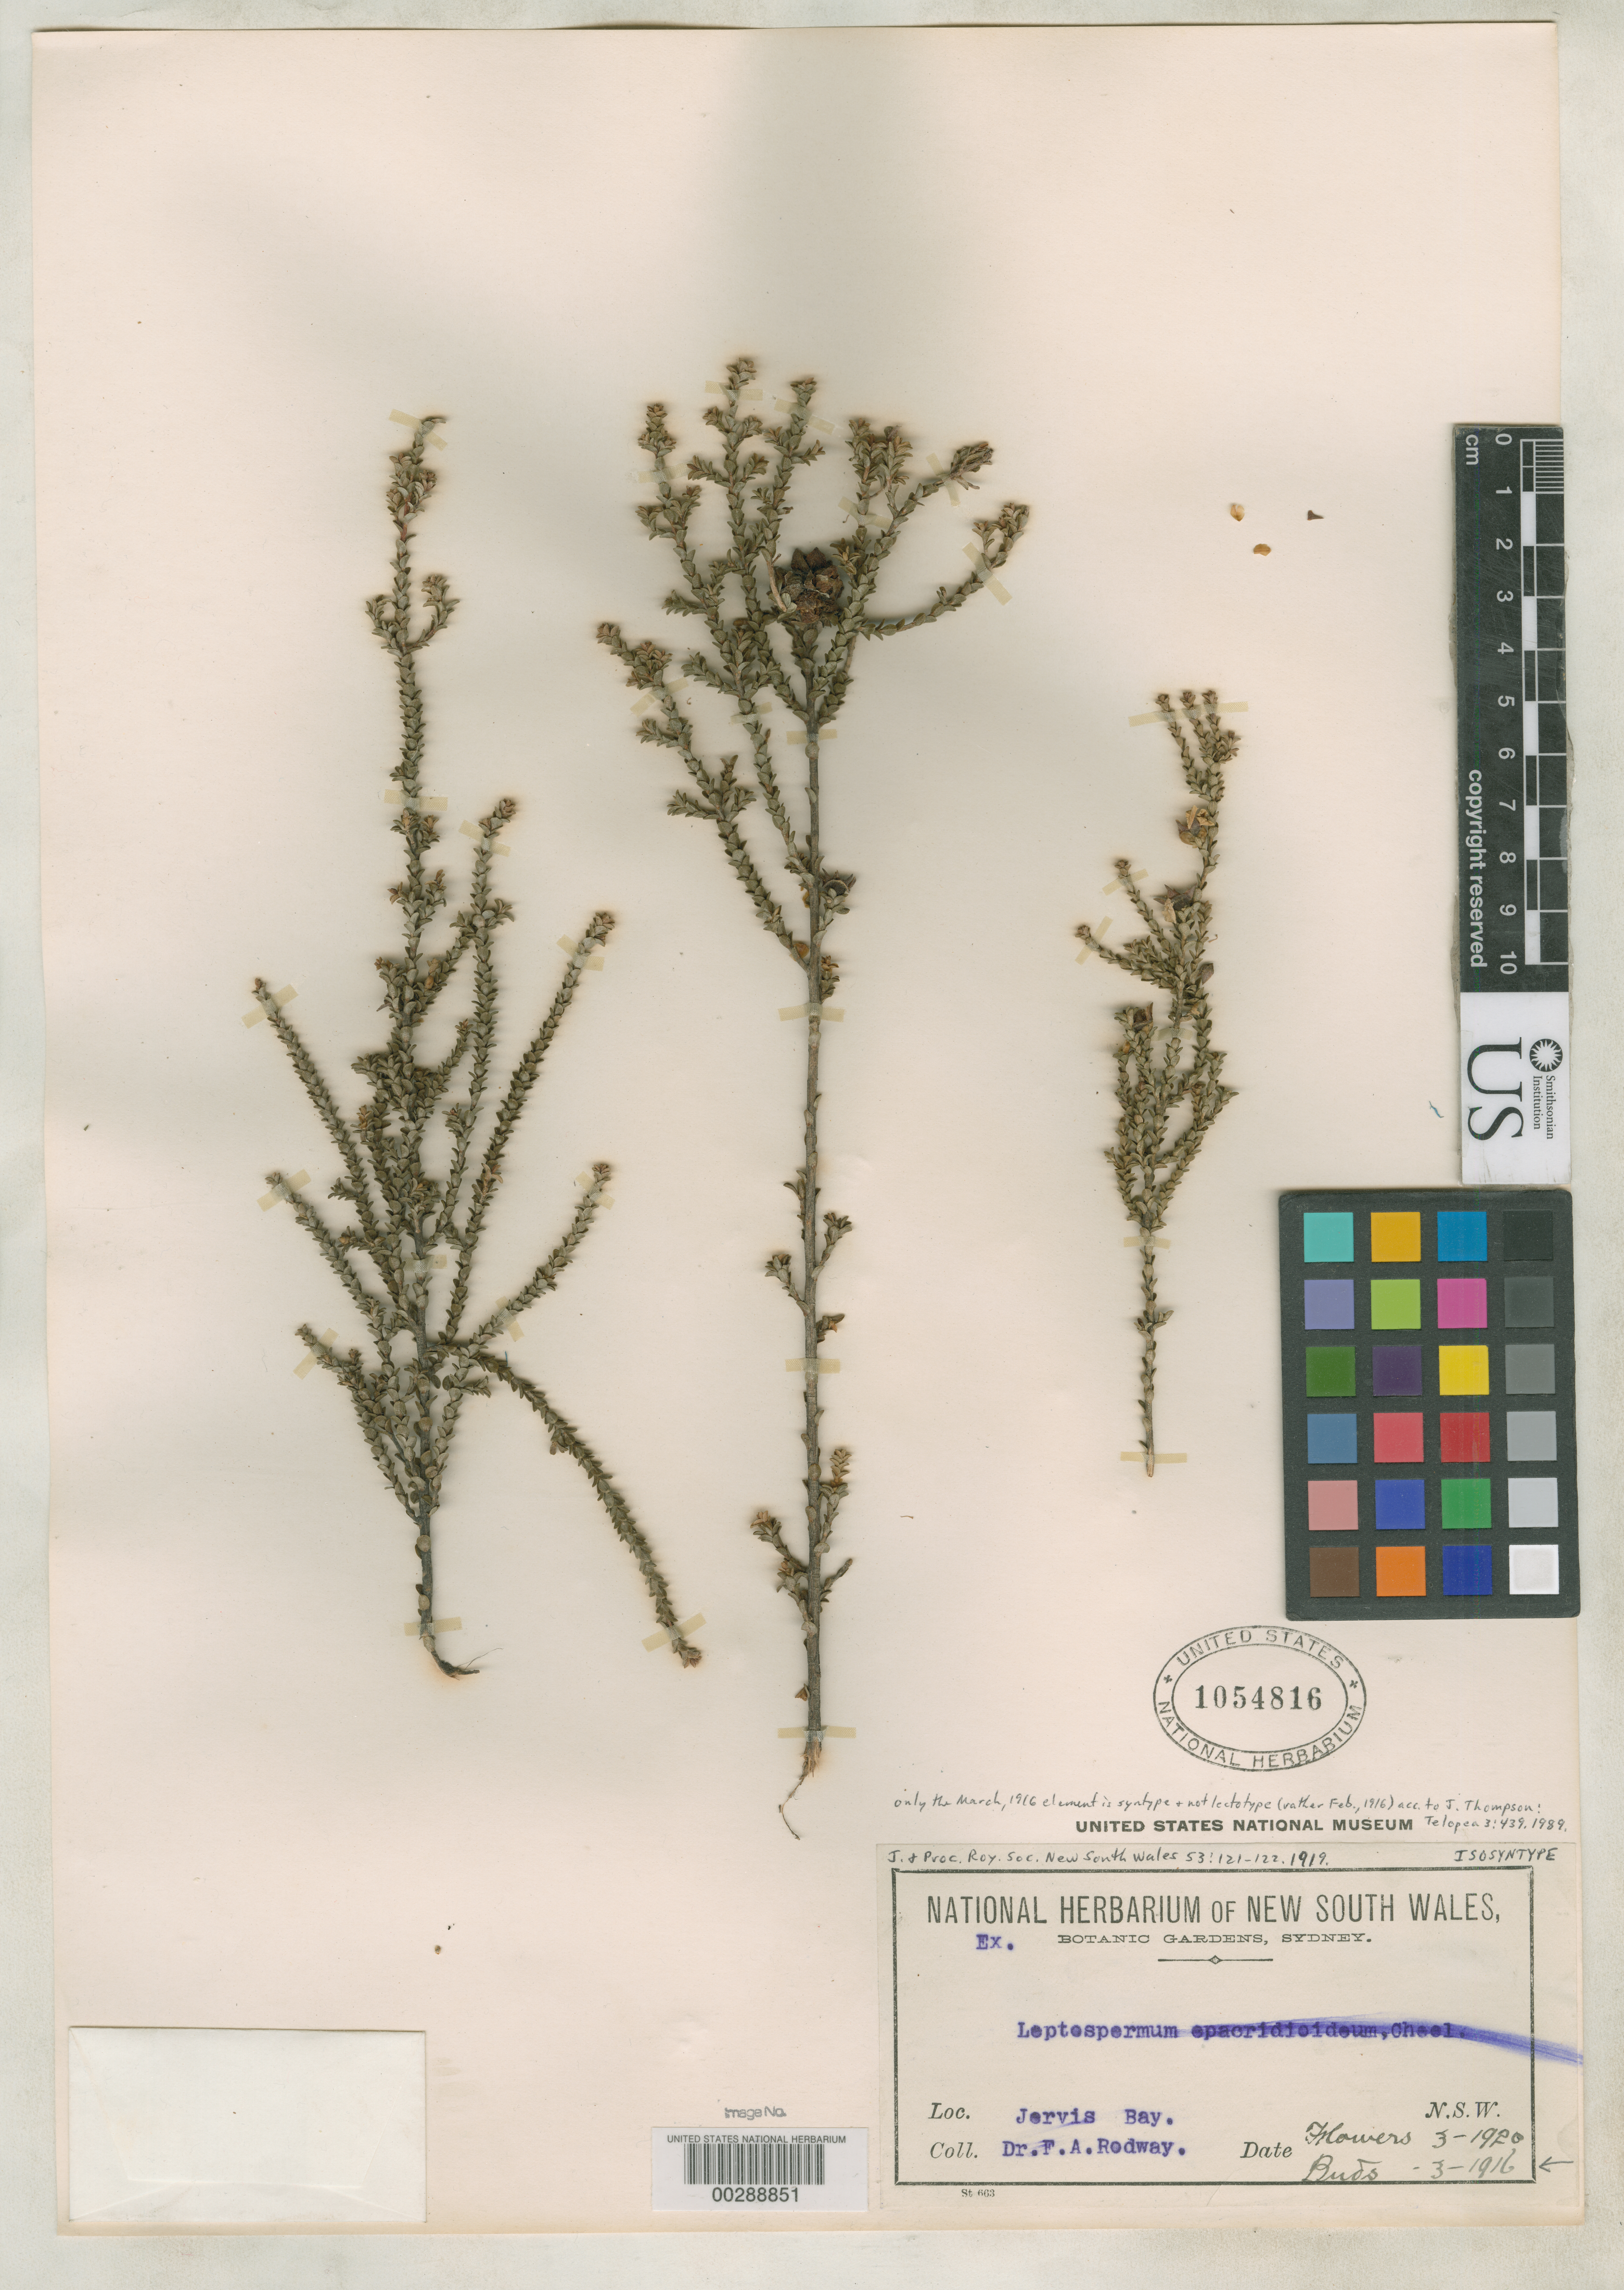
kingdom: Plantae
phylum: Tracheophyta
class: Magnoliopsida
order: Myrtales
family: Myrtaceae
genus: Leptospermum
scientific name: Leptospermum epacridoideum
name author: Cheel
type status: Isosyntype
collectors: F. A. Rodway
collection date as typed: Mar 1916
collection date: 1916-03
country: Australia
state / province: New South Wales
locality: Jervis Bay.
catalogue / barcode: US 1054816